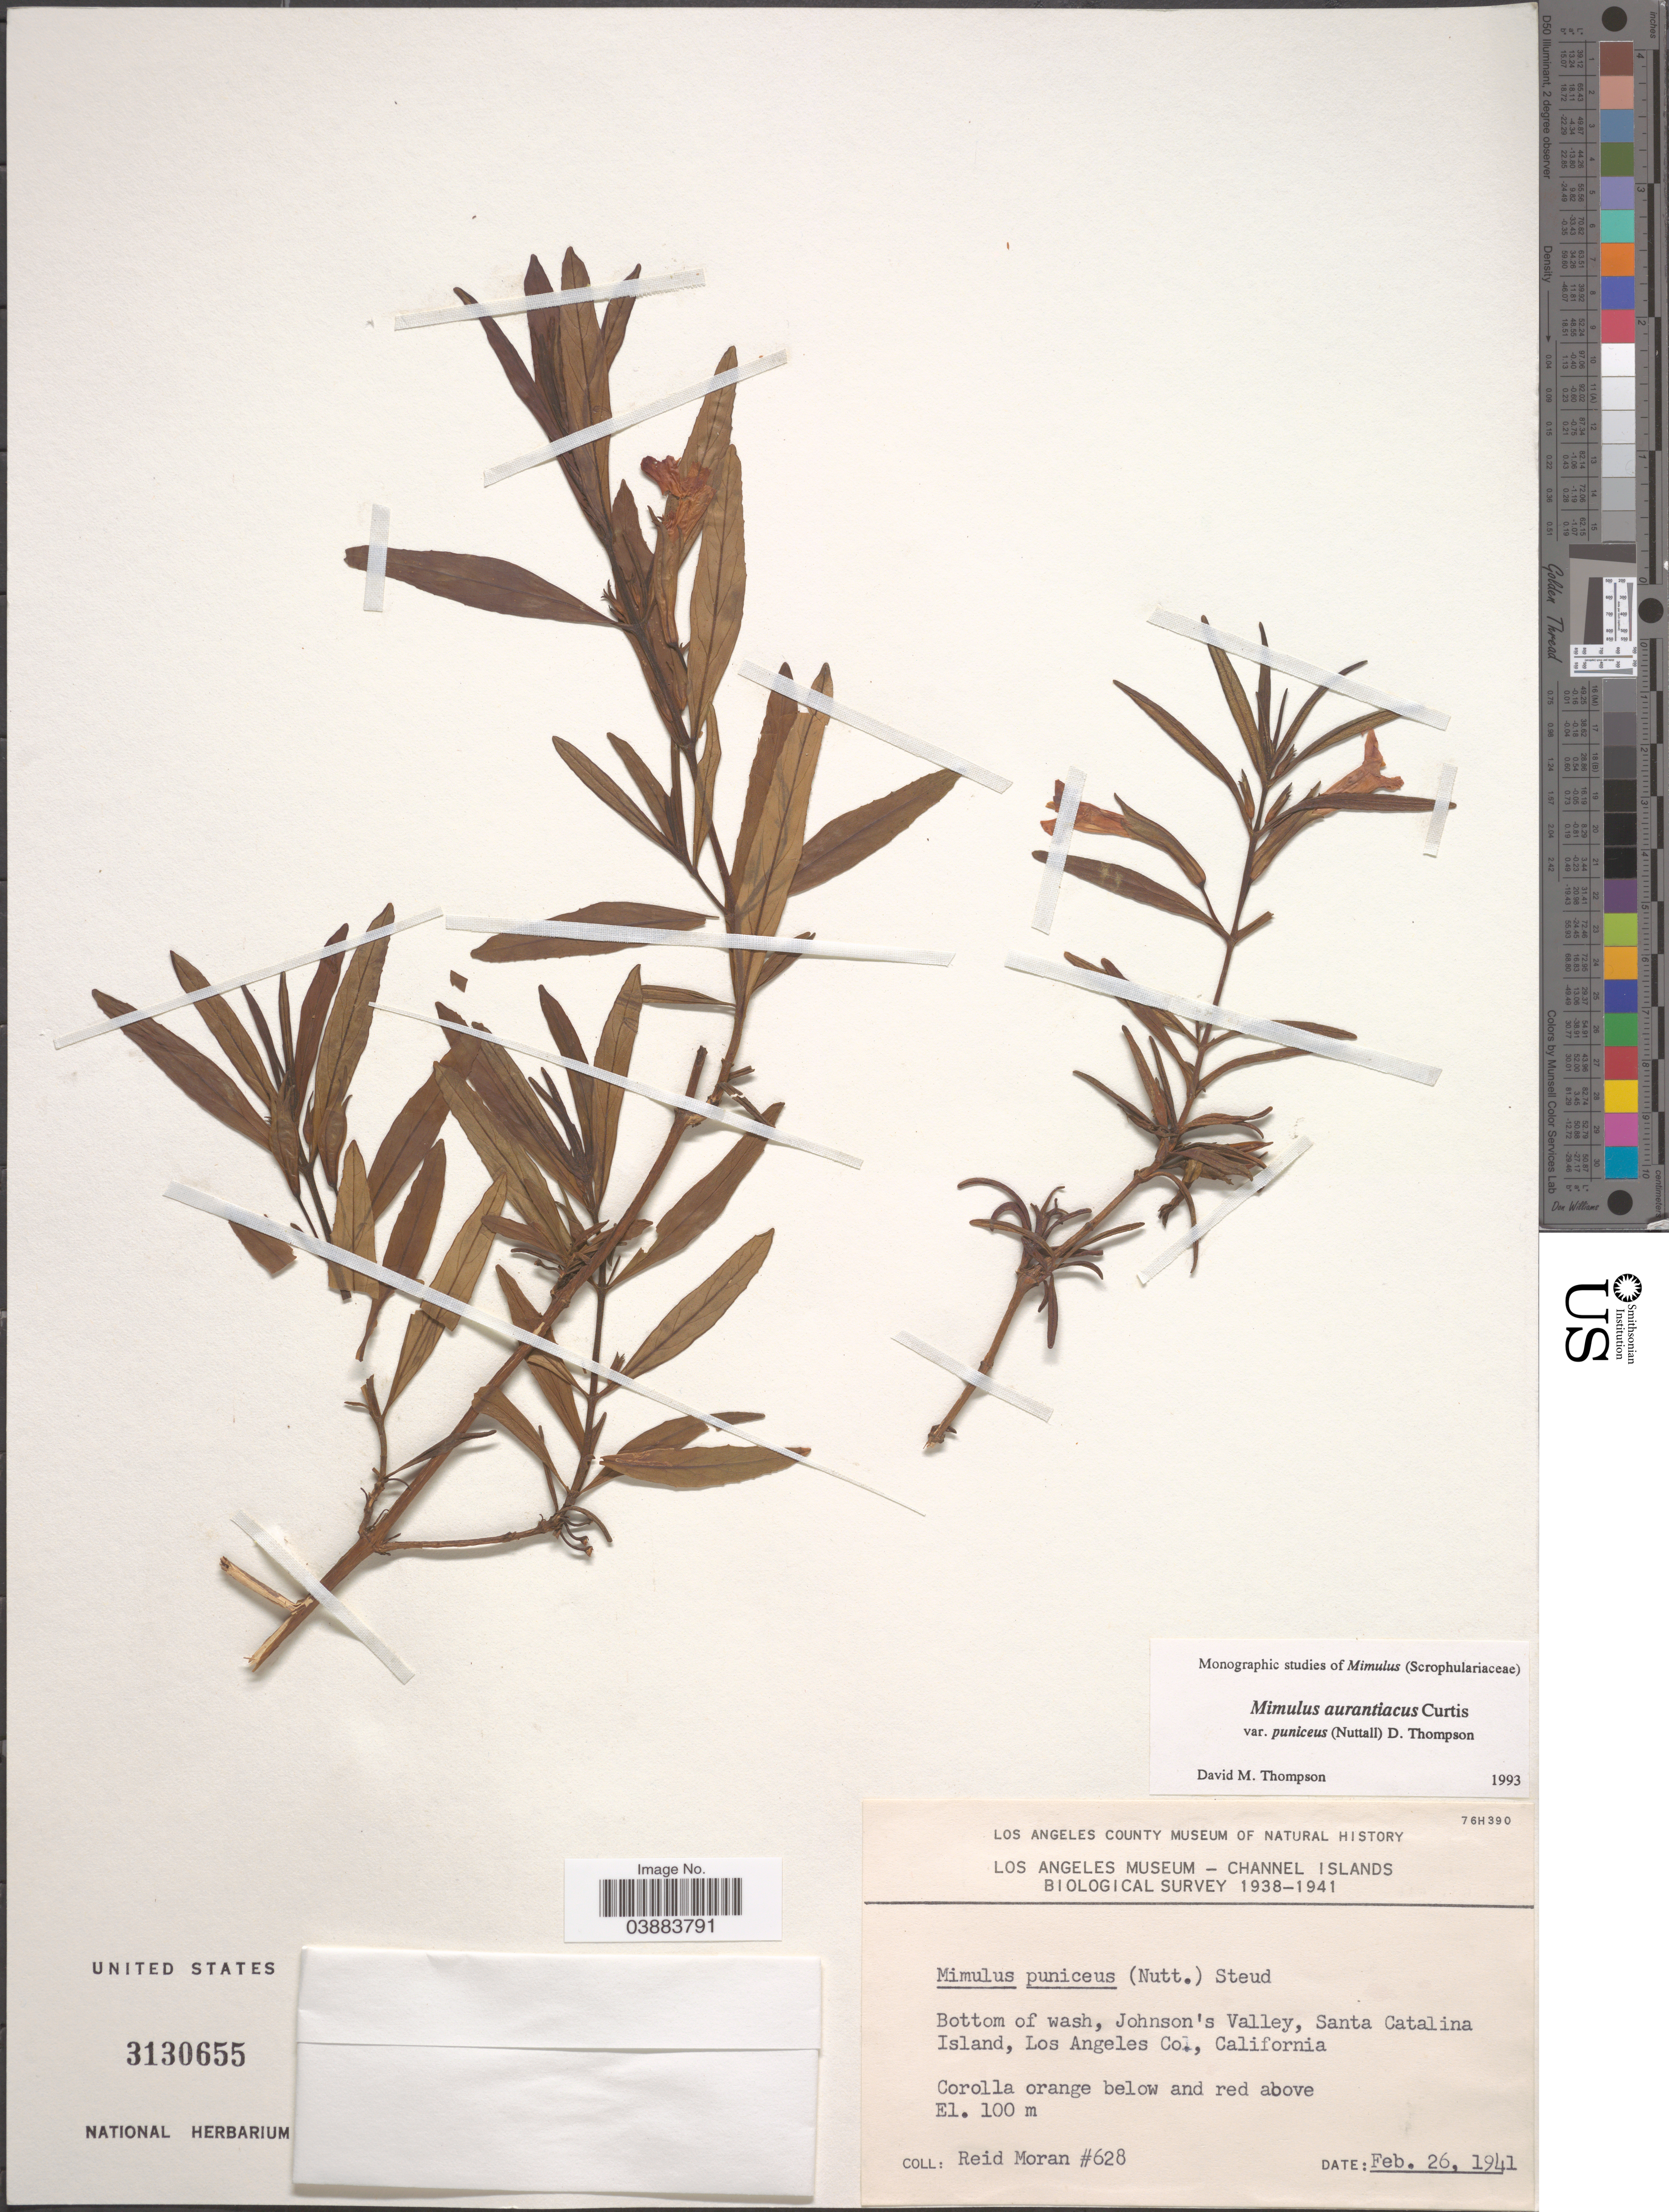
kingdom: Plantae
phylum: Tracheophyta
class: Magnoliopsida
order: Lamiales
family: Phrymaceae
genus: Diplacus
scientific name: Diplacus aurantiacus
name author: (Curtis) Jeps.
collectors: R. Moran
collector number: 628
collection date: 1941-02-26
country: United States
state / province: California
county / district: Los Angeles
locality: Bottom of wash, Johnson's Valley, Santa Catalina Island, Los Angeles Co.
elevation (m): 100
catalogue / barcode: US 3130655